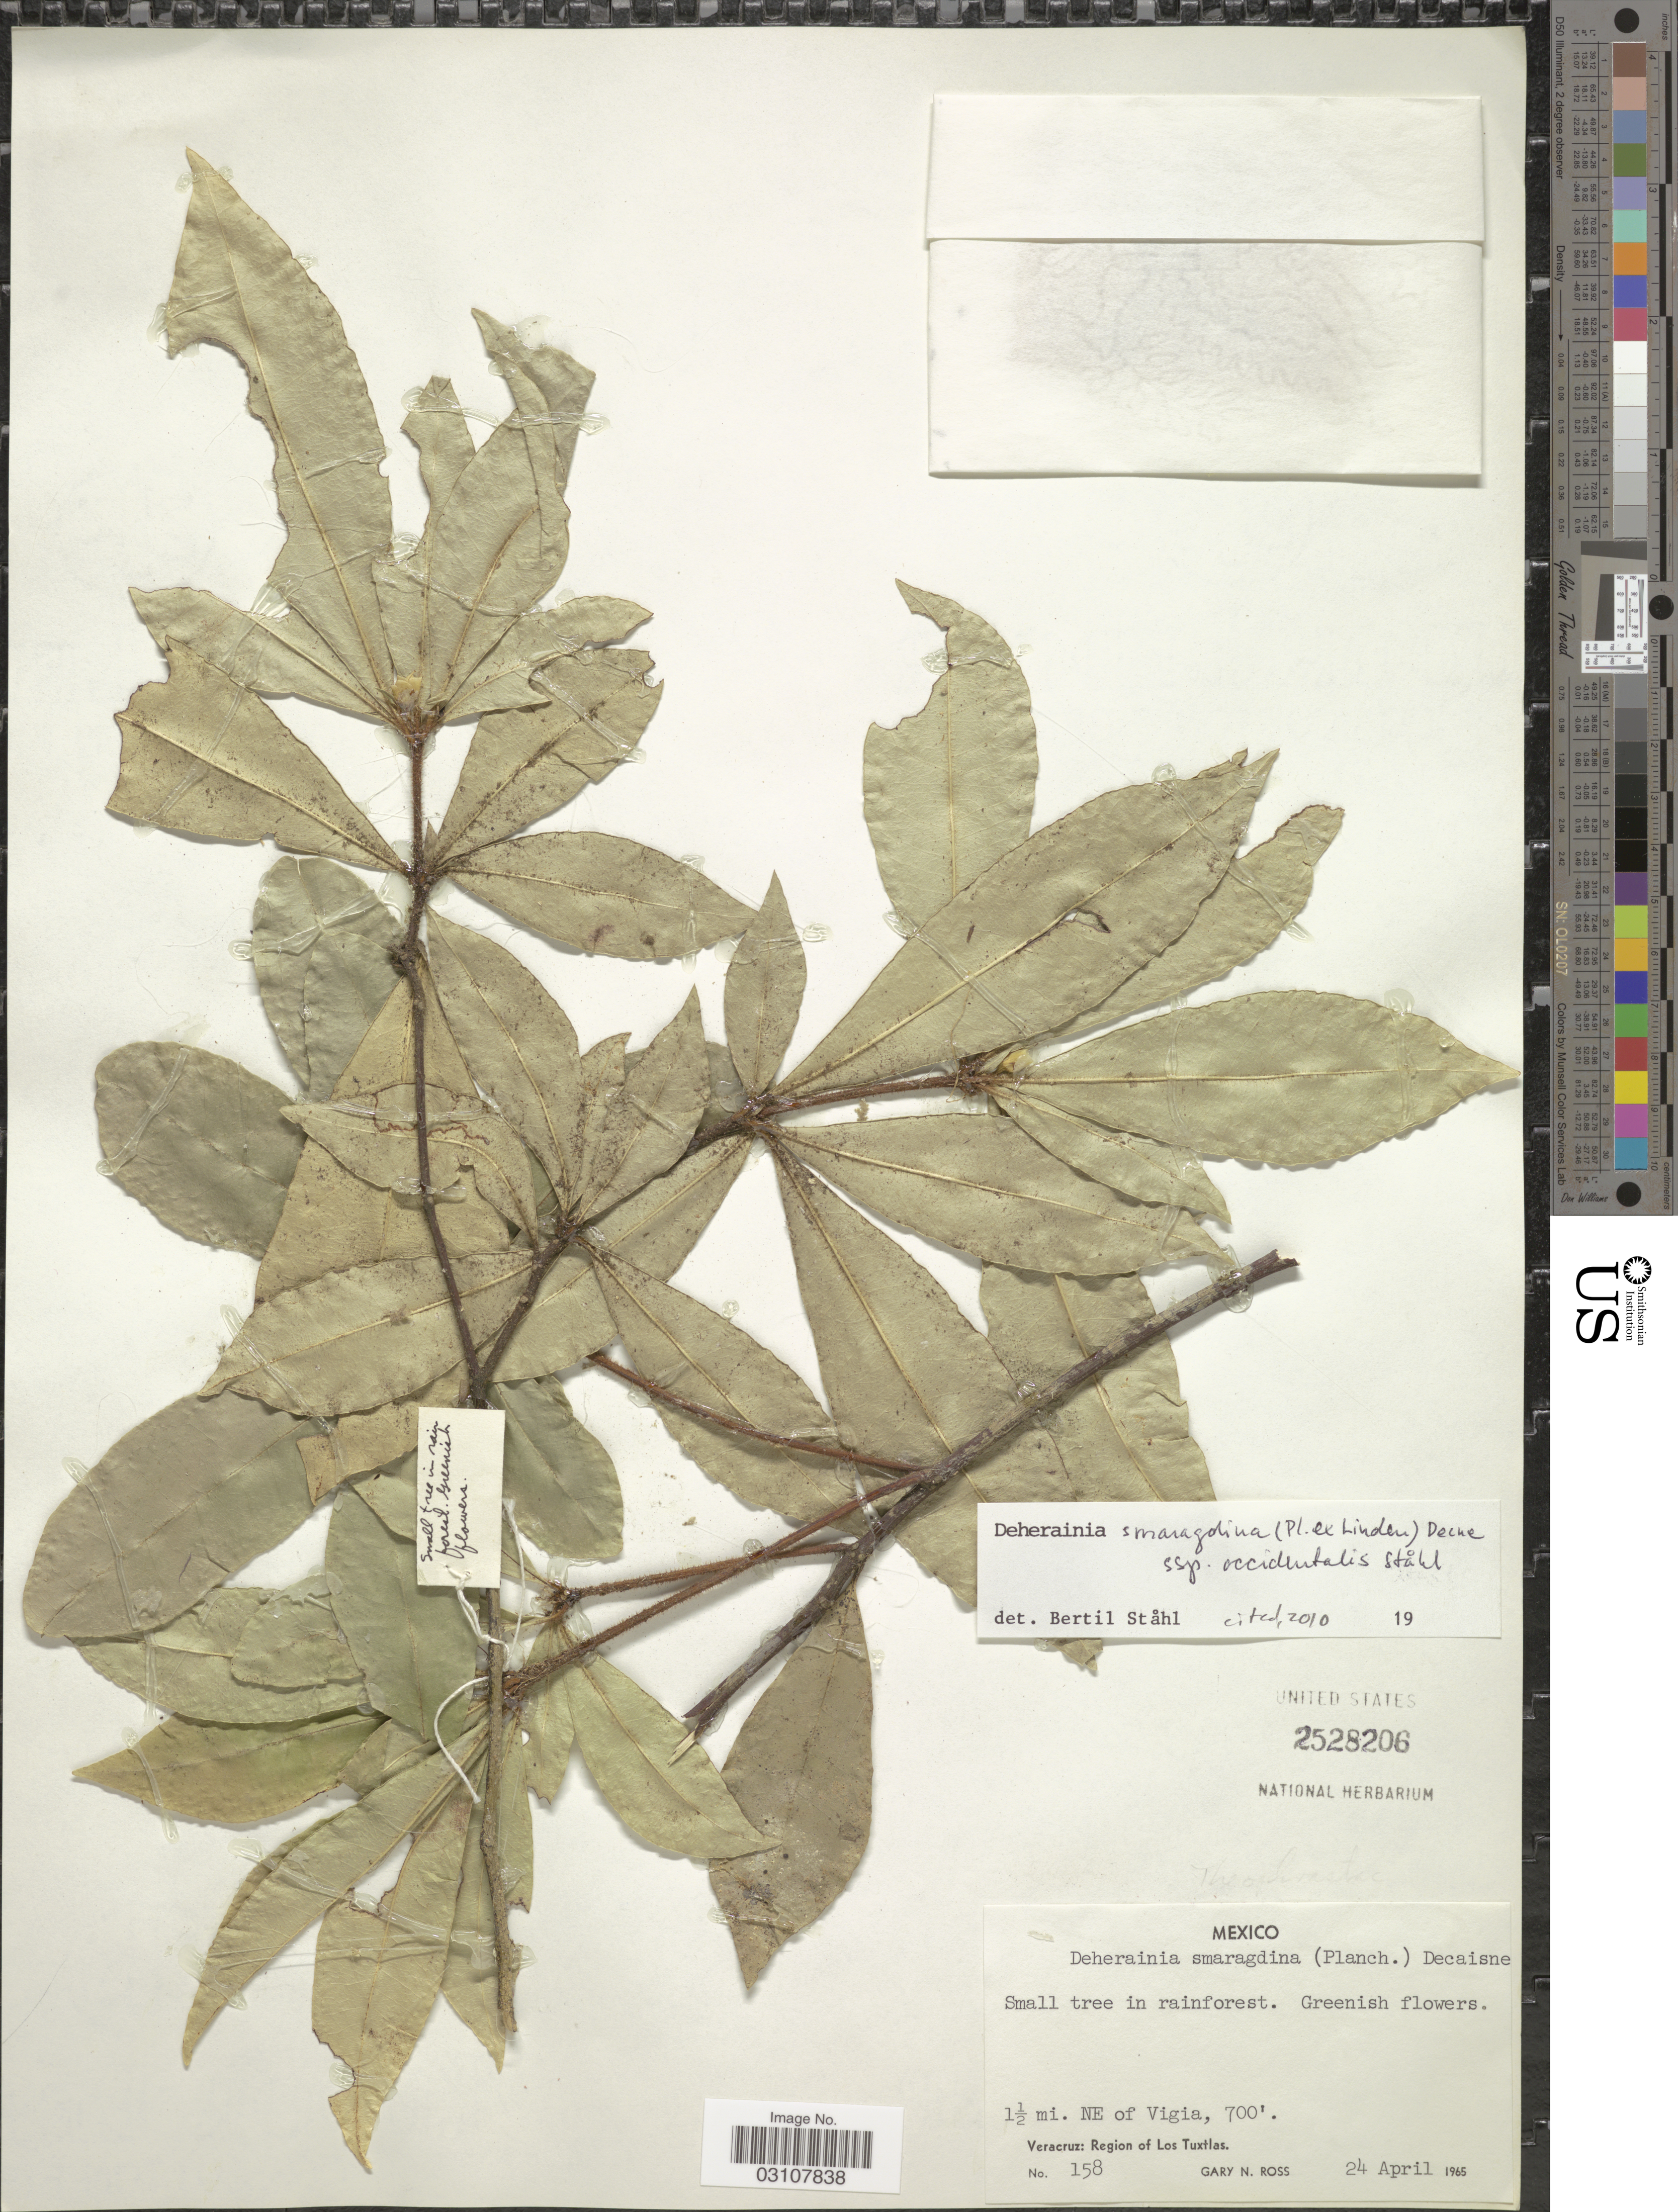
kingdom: Plantae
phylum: Tracheophyta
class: Magnoliopsida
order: Ericales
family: Primulaceae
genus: Deherainia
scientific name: Deherainia smaragdina subsp. occidentalis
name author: B. Ståhl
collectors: G. N. Ross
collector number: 158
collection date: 1965-04-24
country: Mexico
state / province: Veracruz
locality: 1½ mi. NE of Vigia. Veracruz: Region of Los Tuxtlas.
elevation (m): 213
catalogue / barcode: US 2528206